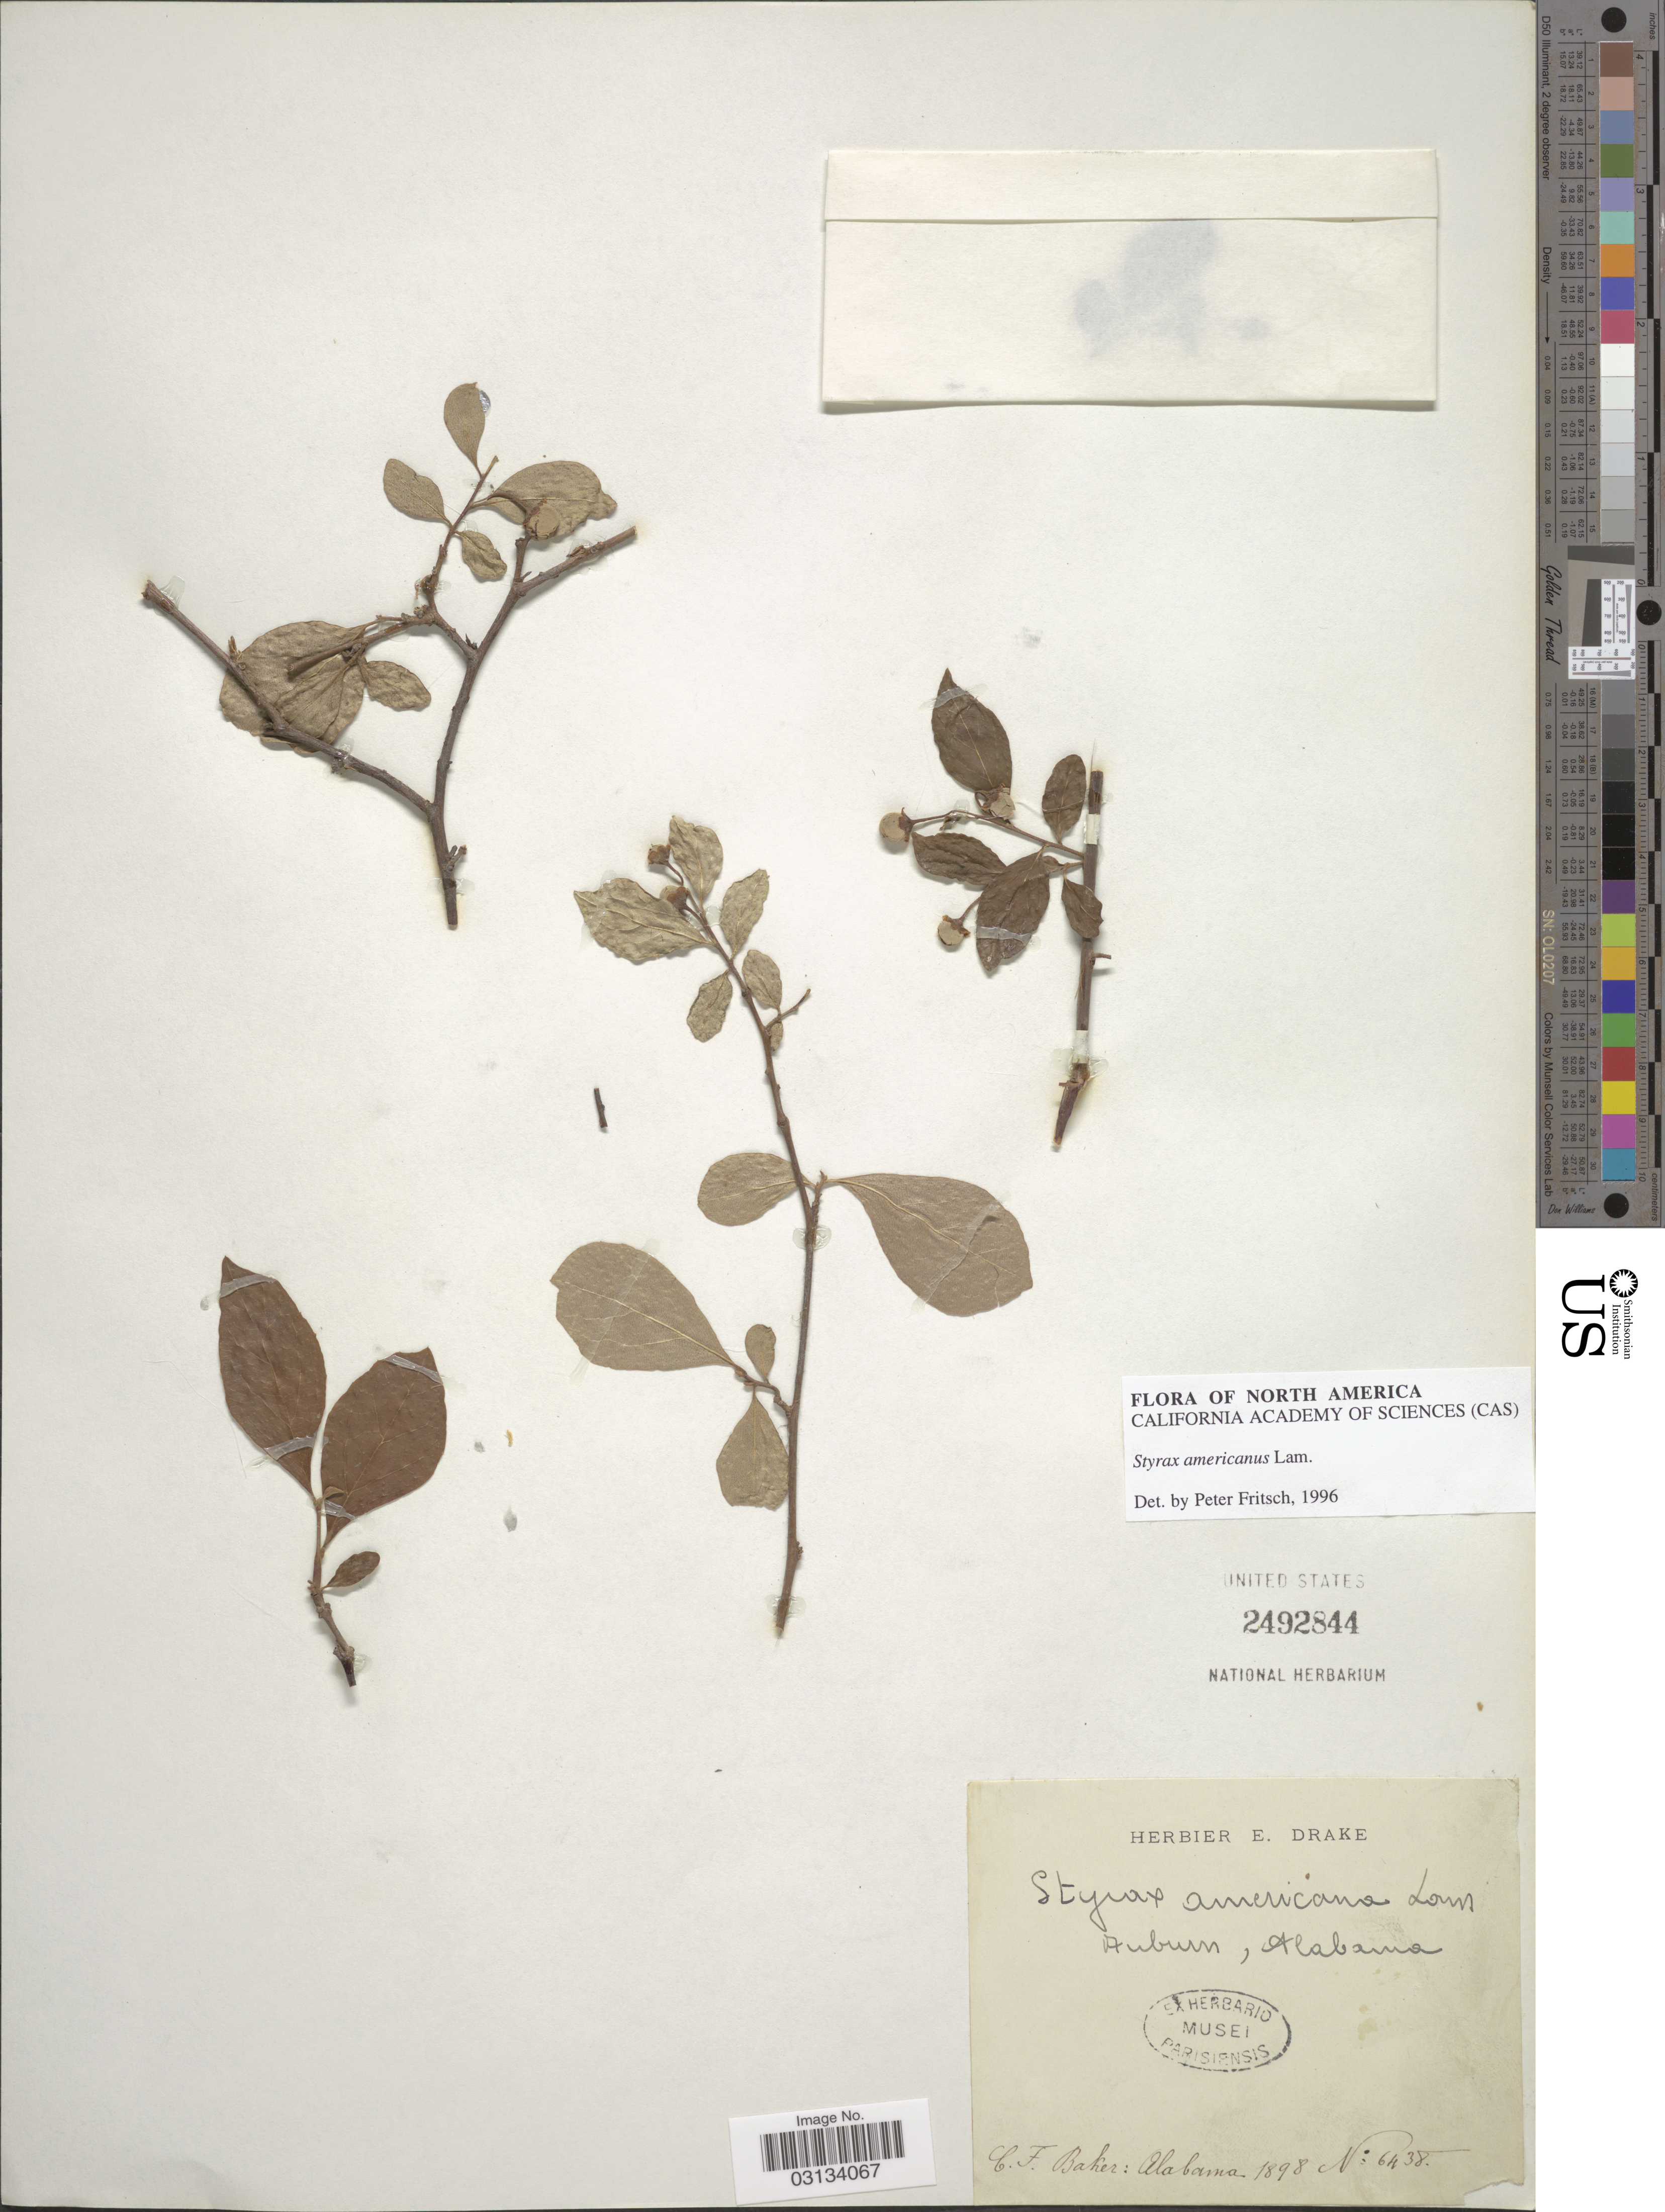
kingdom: Plantae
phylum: Tracheophyta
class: Magnoliopsida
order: Ericales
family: Styracaceae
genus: Styrax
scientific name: Styrax americanus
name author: Lam.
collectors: C. F. Baker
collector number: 6438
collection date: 1898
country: United States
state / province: Alabama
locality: Auburn.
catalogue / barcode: US 2492844